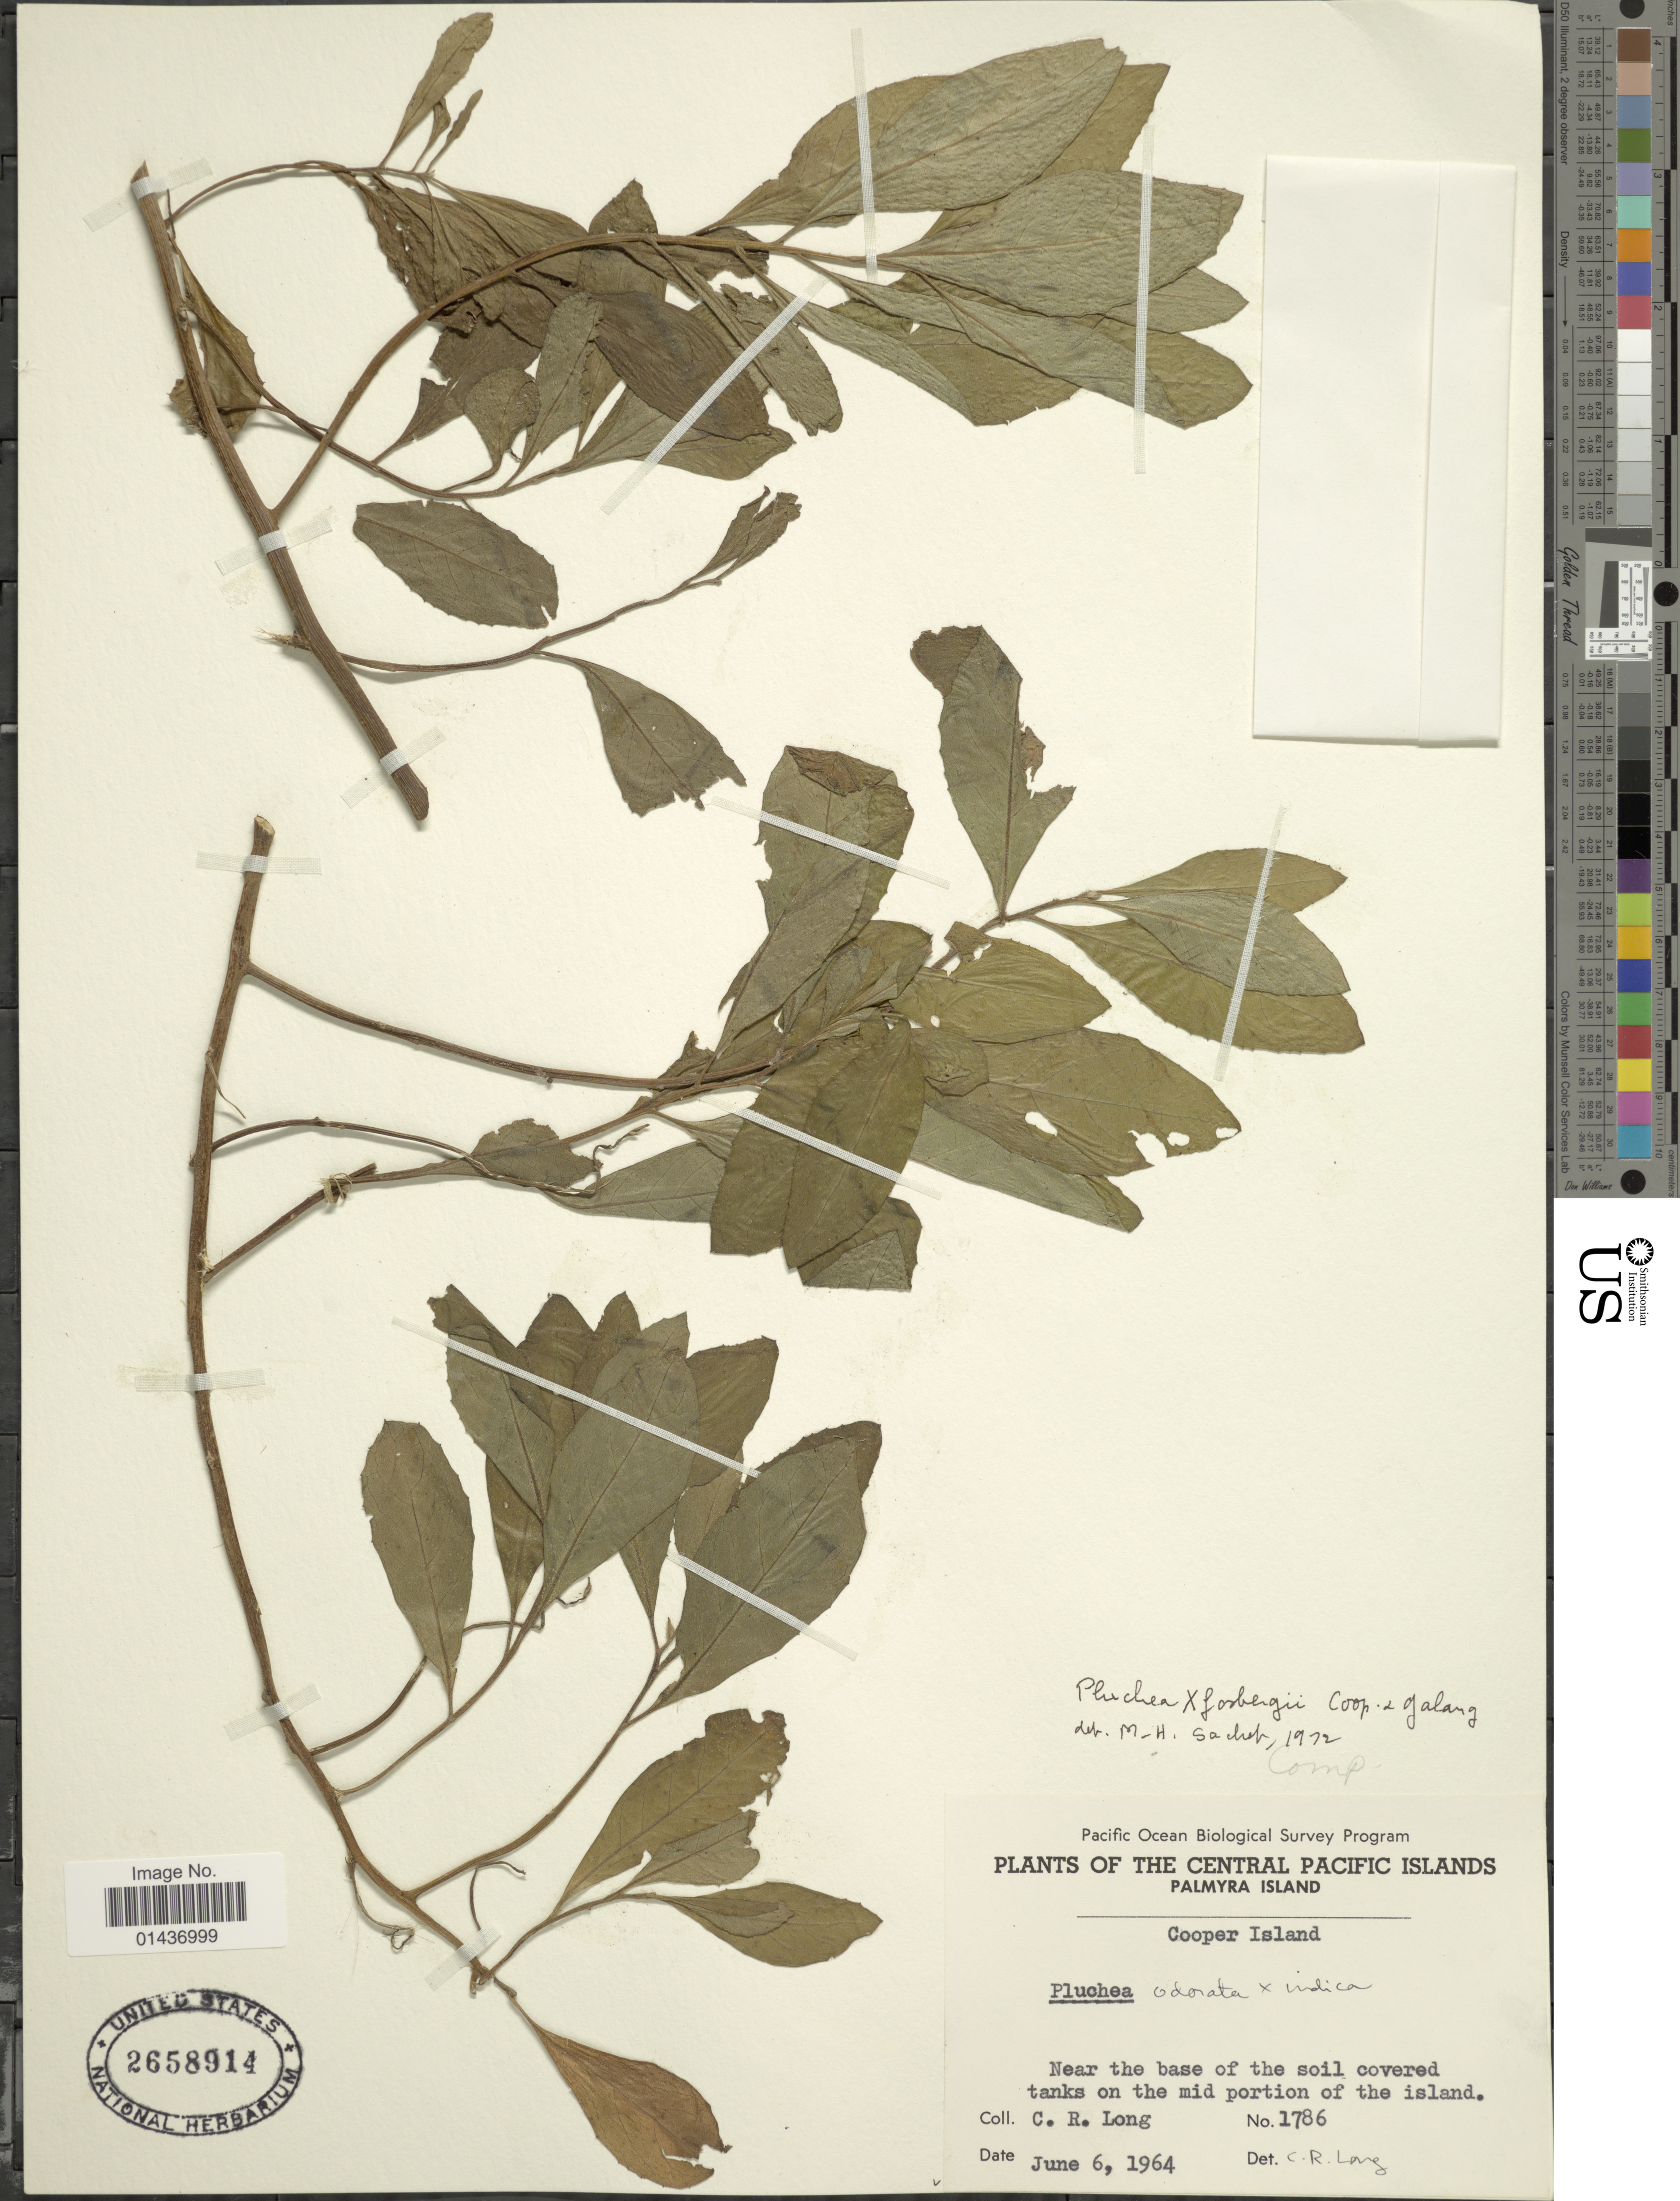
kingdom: Plantae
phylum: Tracheophyta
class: Magnoliopsida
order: Asterales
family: Asteraceae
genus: Pluchea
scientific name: Pluchea x fosbergii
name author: Cooperr. & Galang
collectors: C. R. Long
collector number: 1786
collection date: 1964-06-06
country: U.S. Administered Pacific Islands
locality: The Central Pacific Islands, Palmyra Island, Cooper Island, Near the base of the soil covered tanks on the mid portion of the island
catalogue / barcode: US 2658914